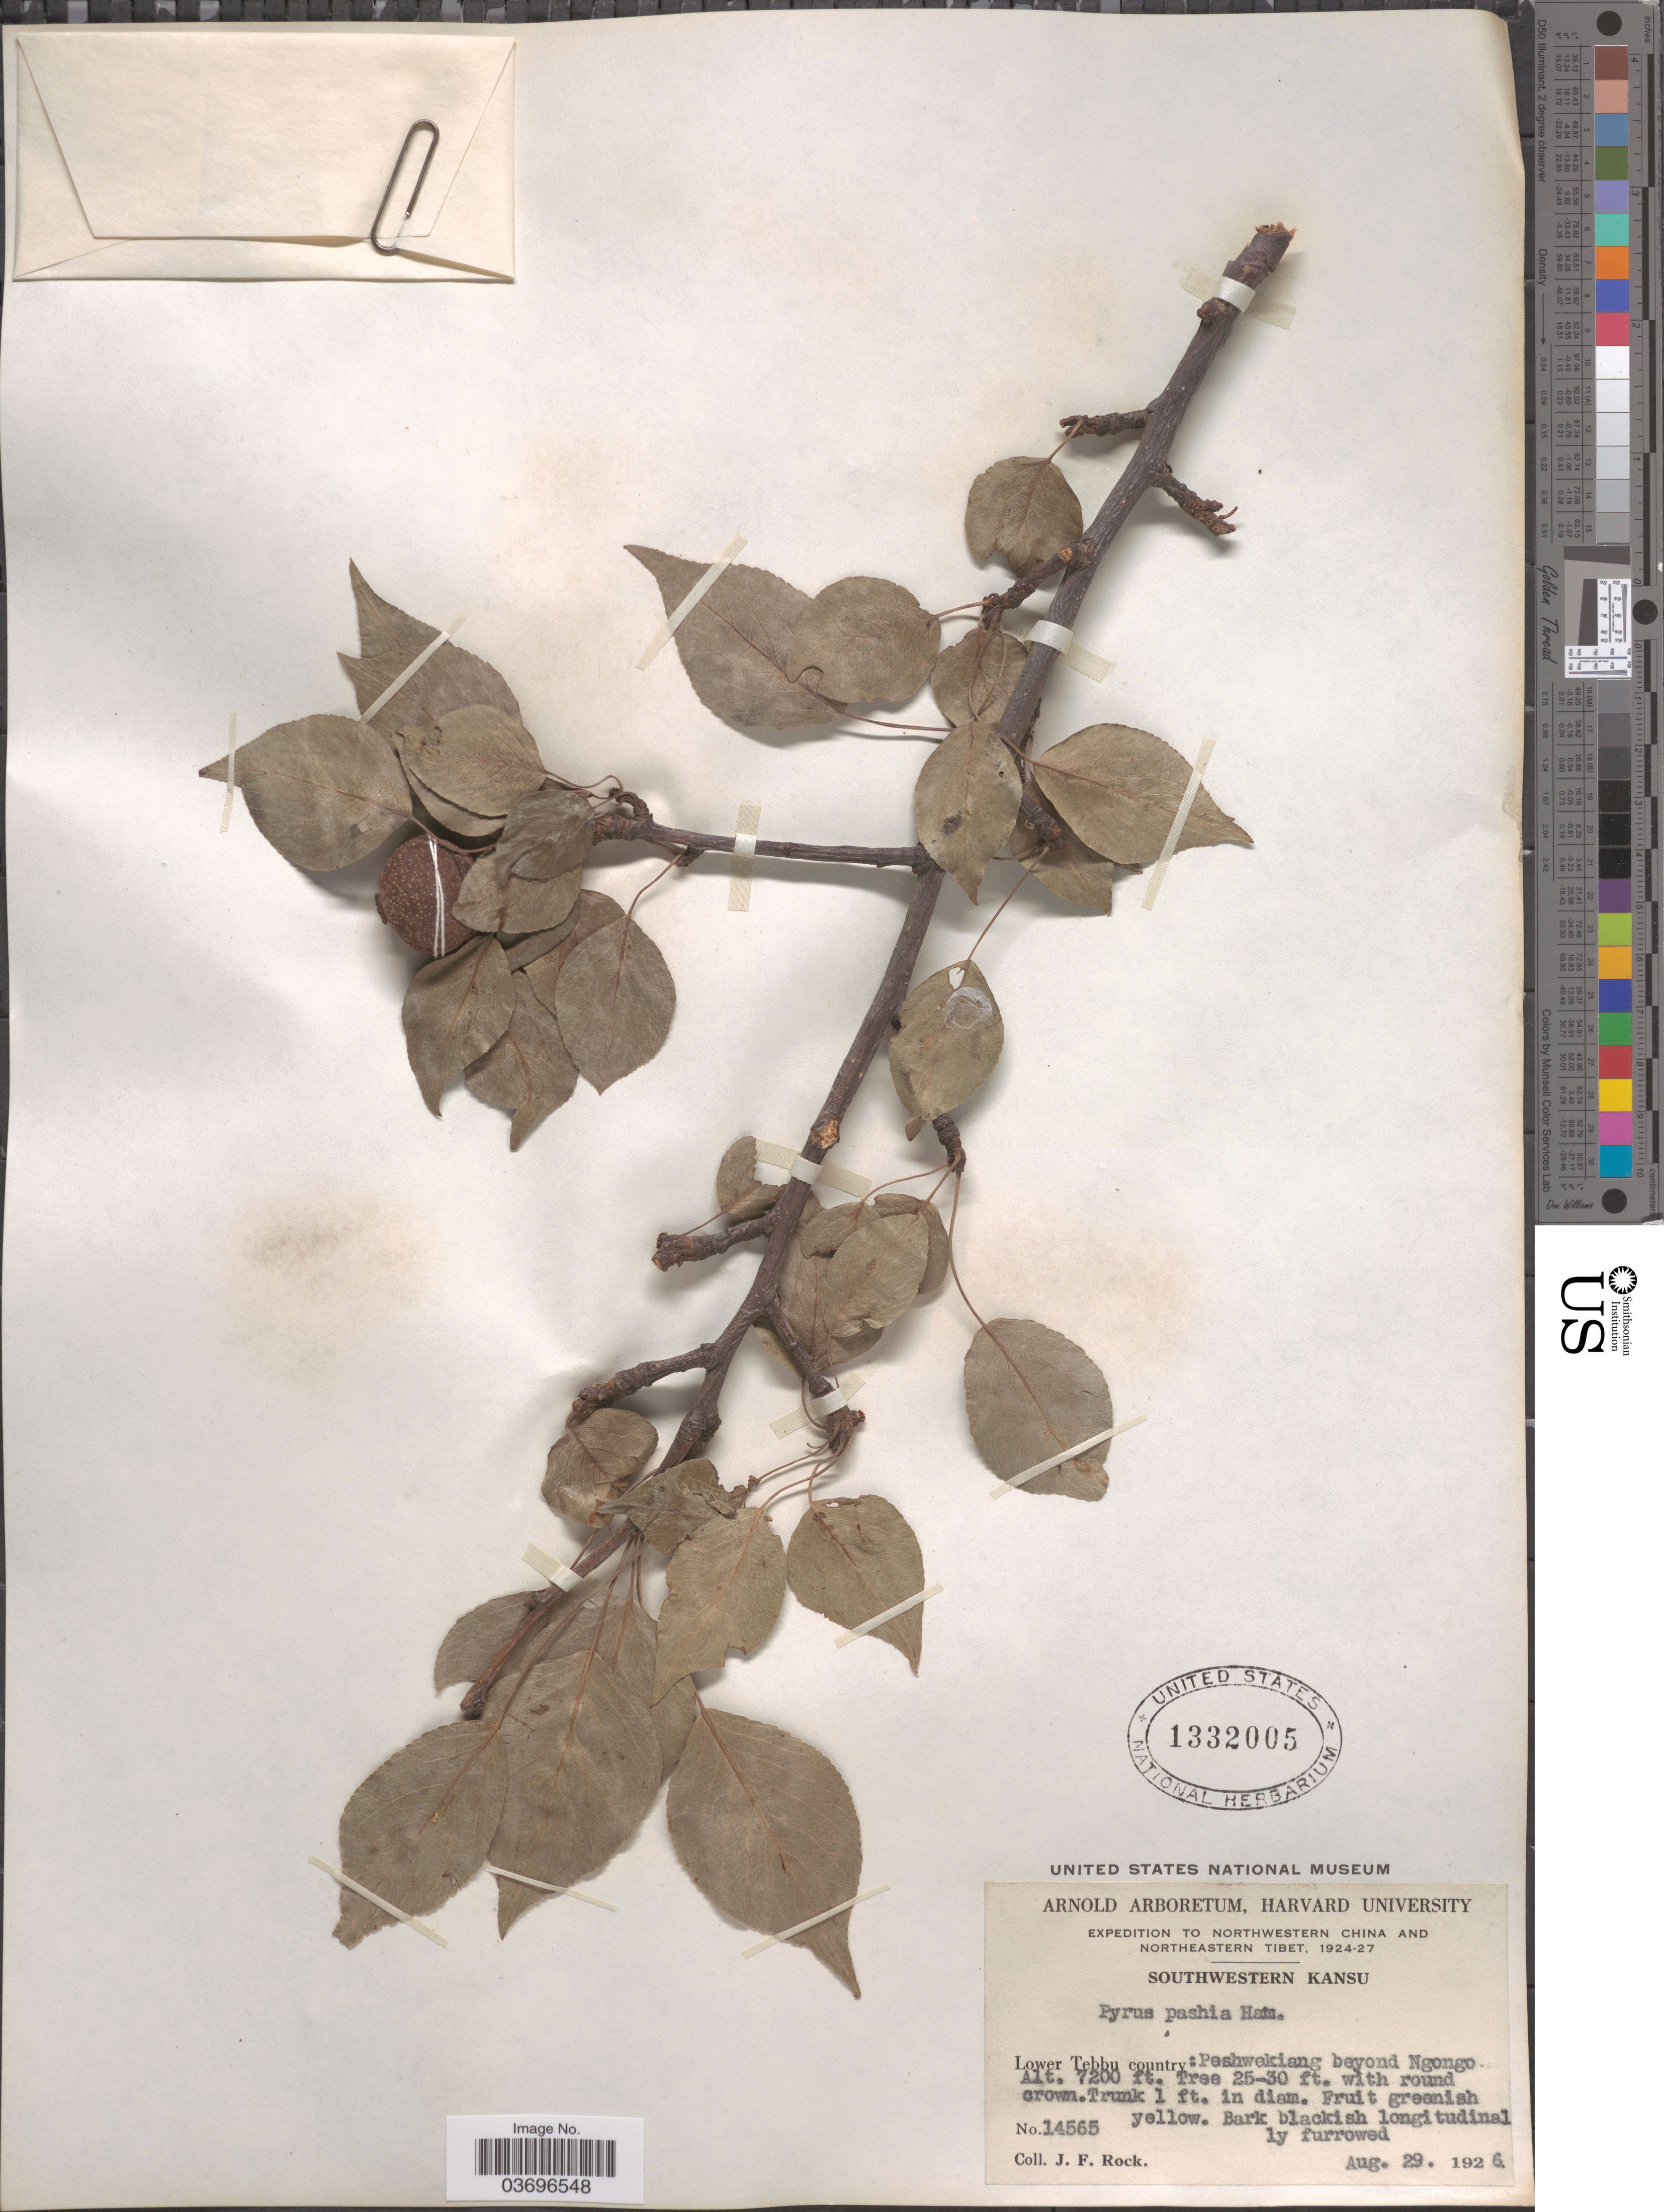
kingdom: Plantae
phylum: Tracheophyta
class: Magnoliopsida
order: Rosales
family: Rosaceae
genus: Pyrus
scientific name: Pyrus pashia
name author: Buch.-Ham. ex D. Don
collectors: J. Rock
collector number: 14565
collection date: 1926-08-29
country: China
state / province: Gansu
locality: Northwestern China. Southwestern Kansu. Lower Tebbu country: Peshwekiang beyond Ngongo.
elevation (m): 2195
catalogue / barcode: US 1332005